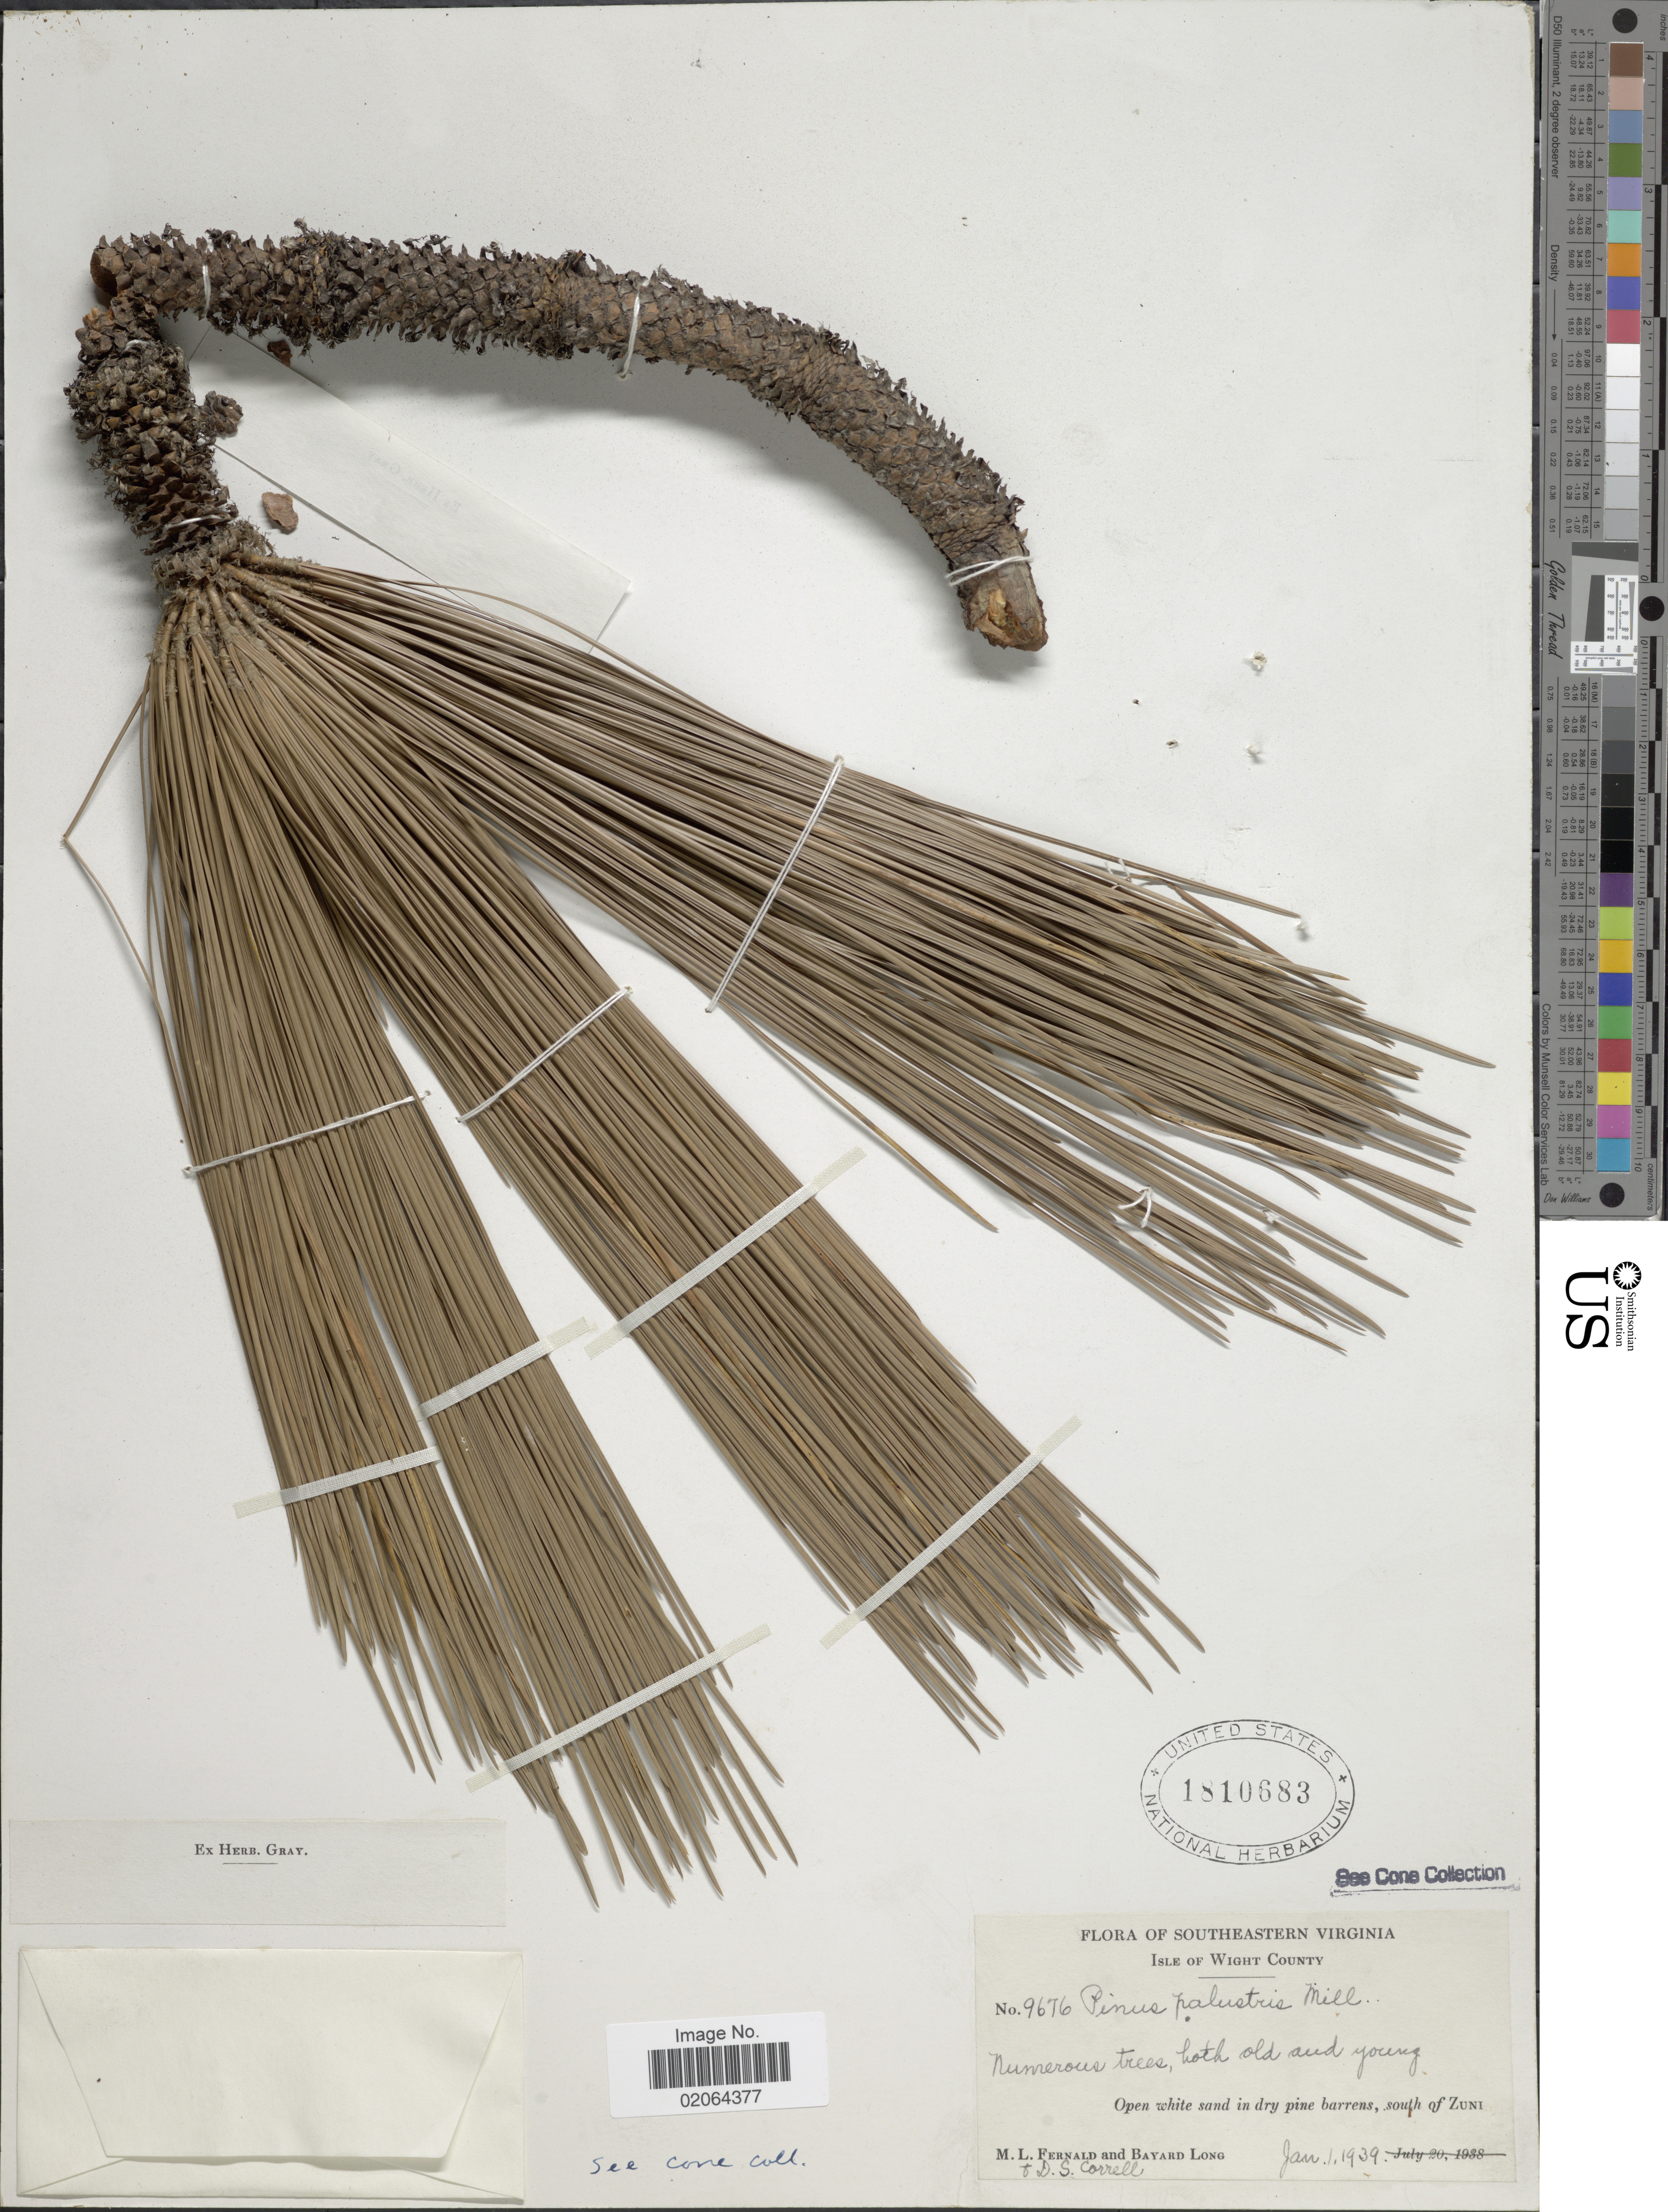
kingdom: Plantae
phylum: Tracheophyta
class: Pinopsida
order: Pinales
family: Pinaceae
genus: Pinus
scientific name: Pinus palustris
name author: Mill.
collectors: M. L. Fernald, B. Long & D. S. Correll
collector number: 9676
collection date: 1939-01-01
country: United States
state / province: Virginia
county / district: Isle of Wight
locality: Southeastern Virginia. Isle of Wight County. In dry barrens, south of Zuni,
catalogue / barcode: US 1810683